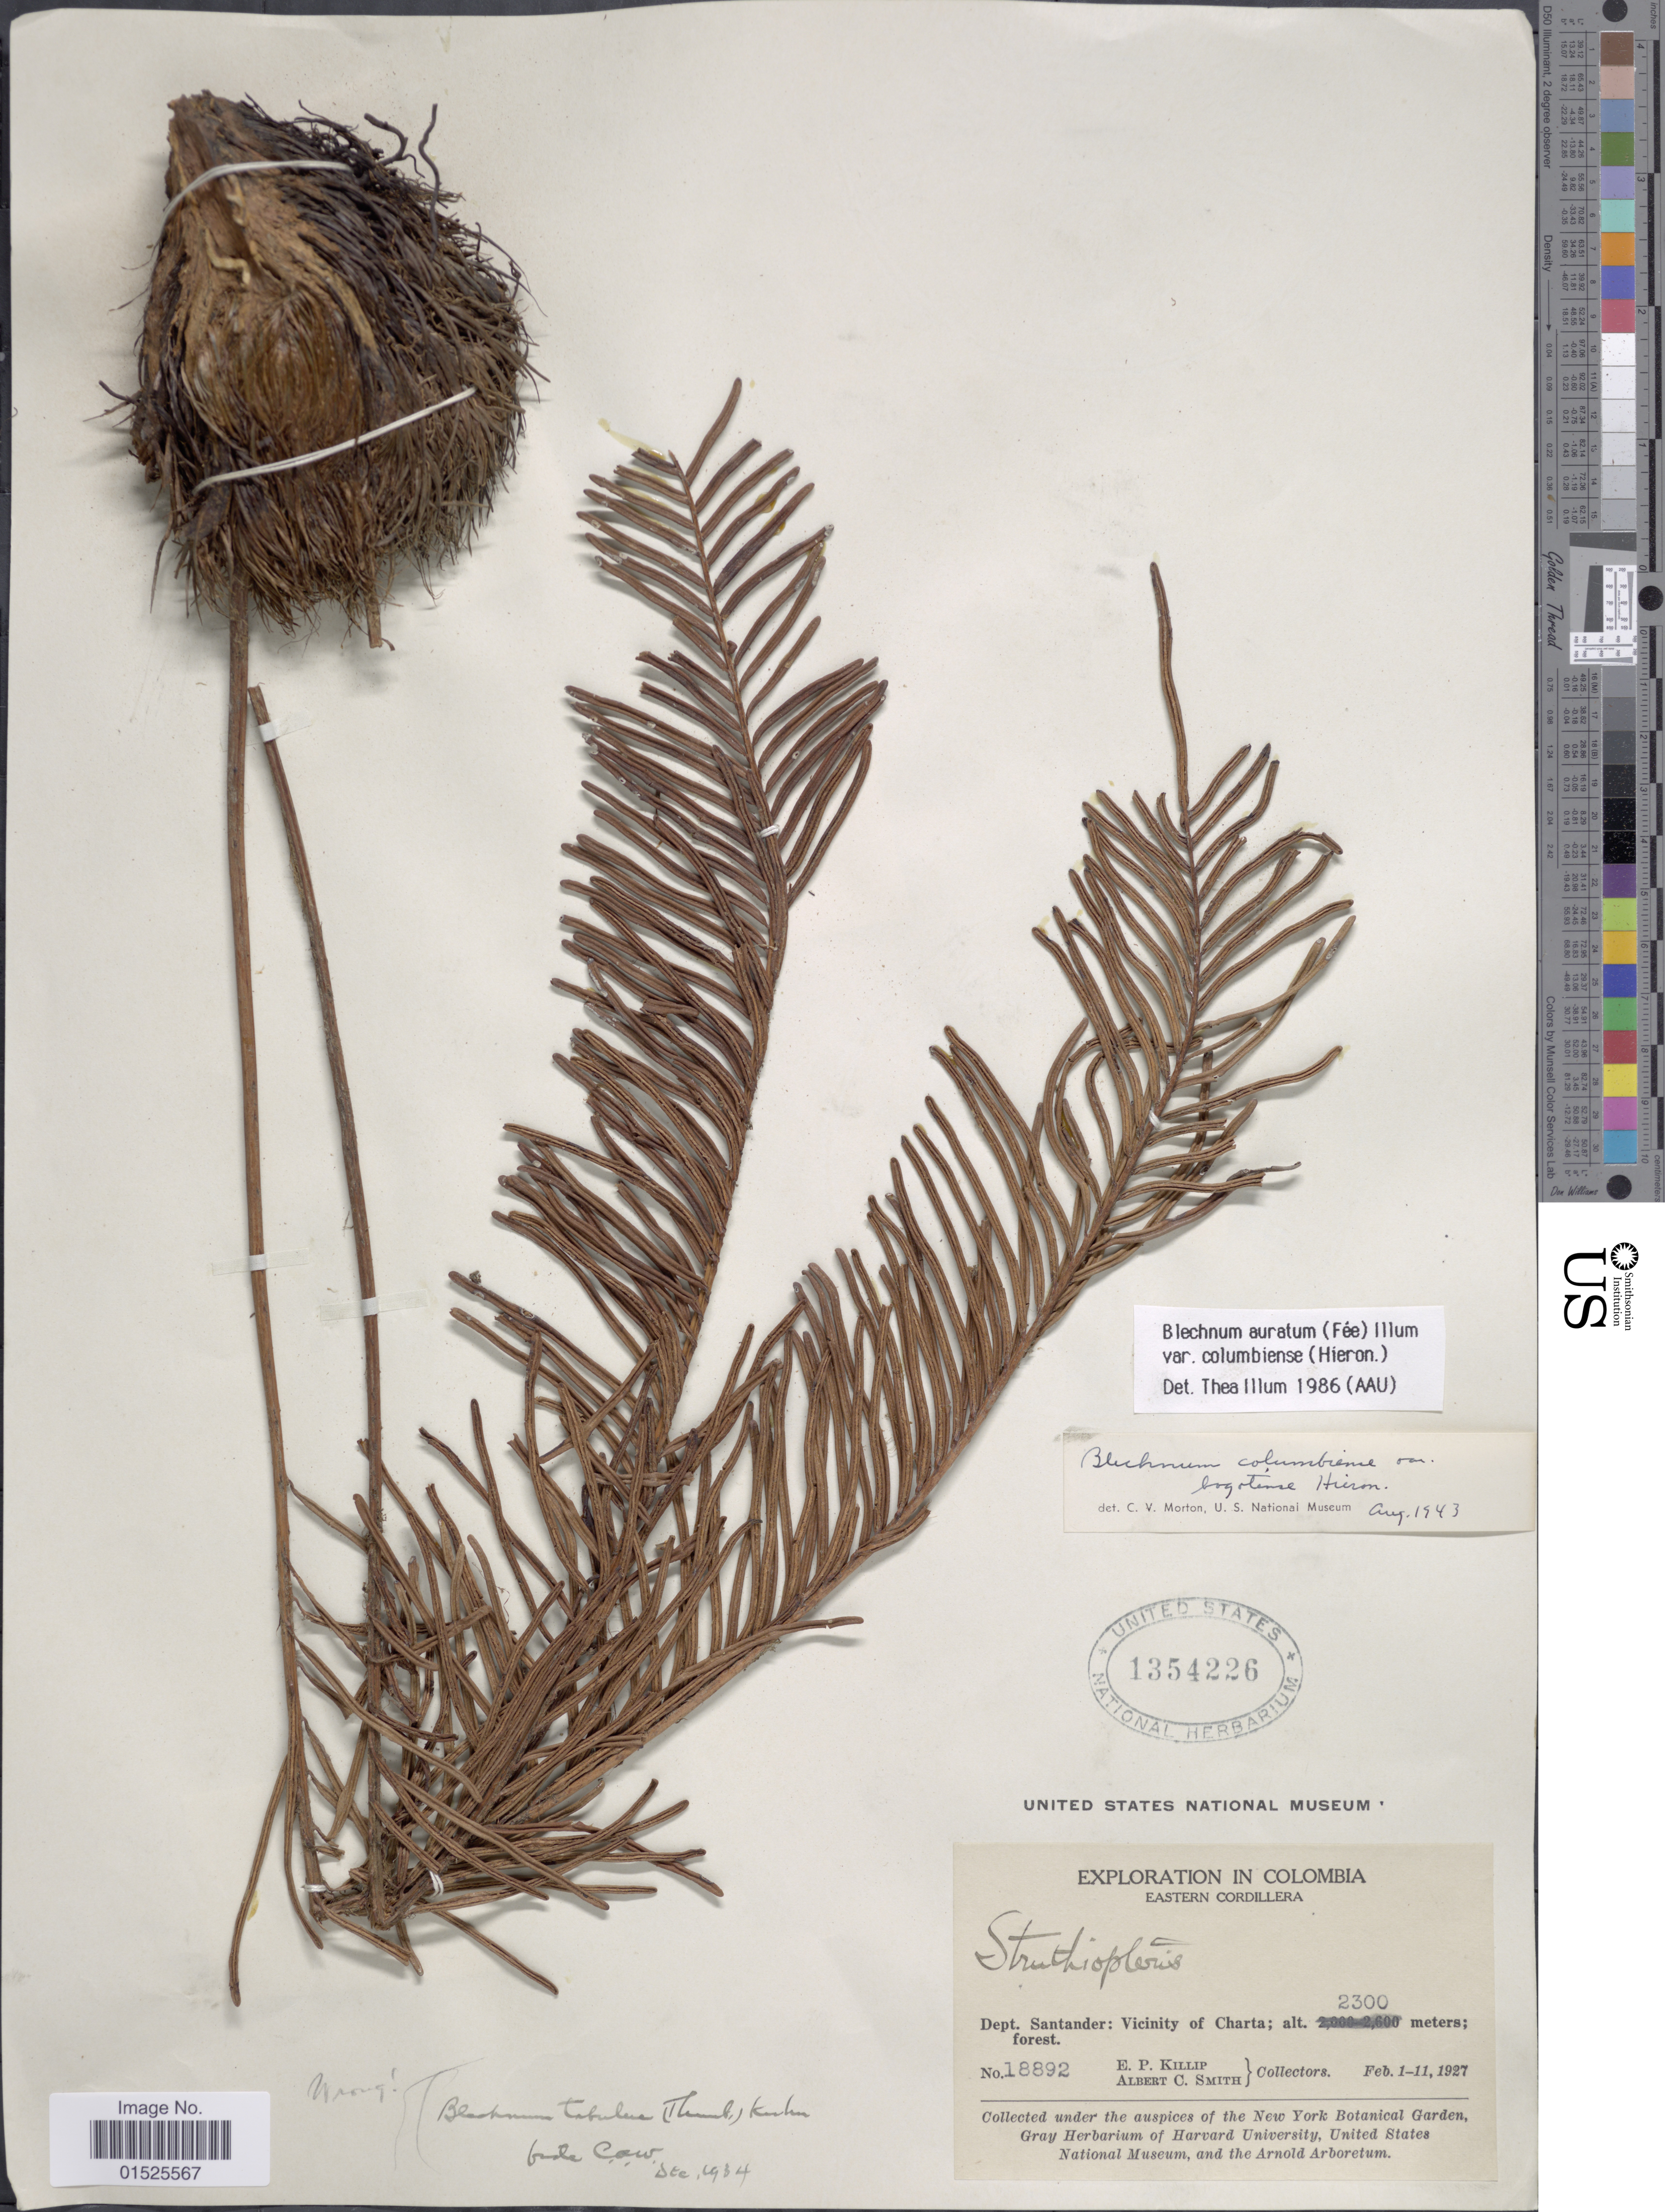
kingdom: Plantae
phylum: Tracheophyta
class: Polypodiopsida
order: Polypodiales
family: Blechnaceae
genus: Blechnum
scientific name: Blechnum columbiense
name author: Hieron.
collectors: E. P. Killip & A. C. Smith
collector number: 18892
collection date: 1927-02-01/1927-02-11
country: Colombia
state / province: Santander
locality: Eastern Cordillera. Vicinity of Charta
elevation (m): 2300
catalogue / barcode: US 1354226